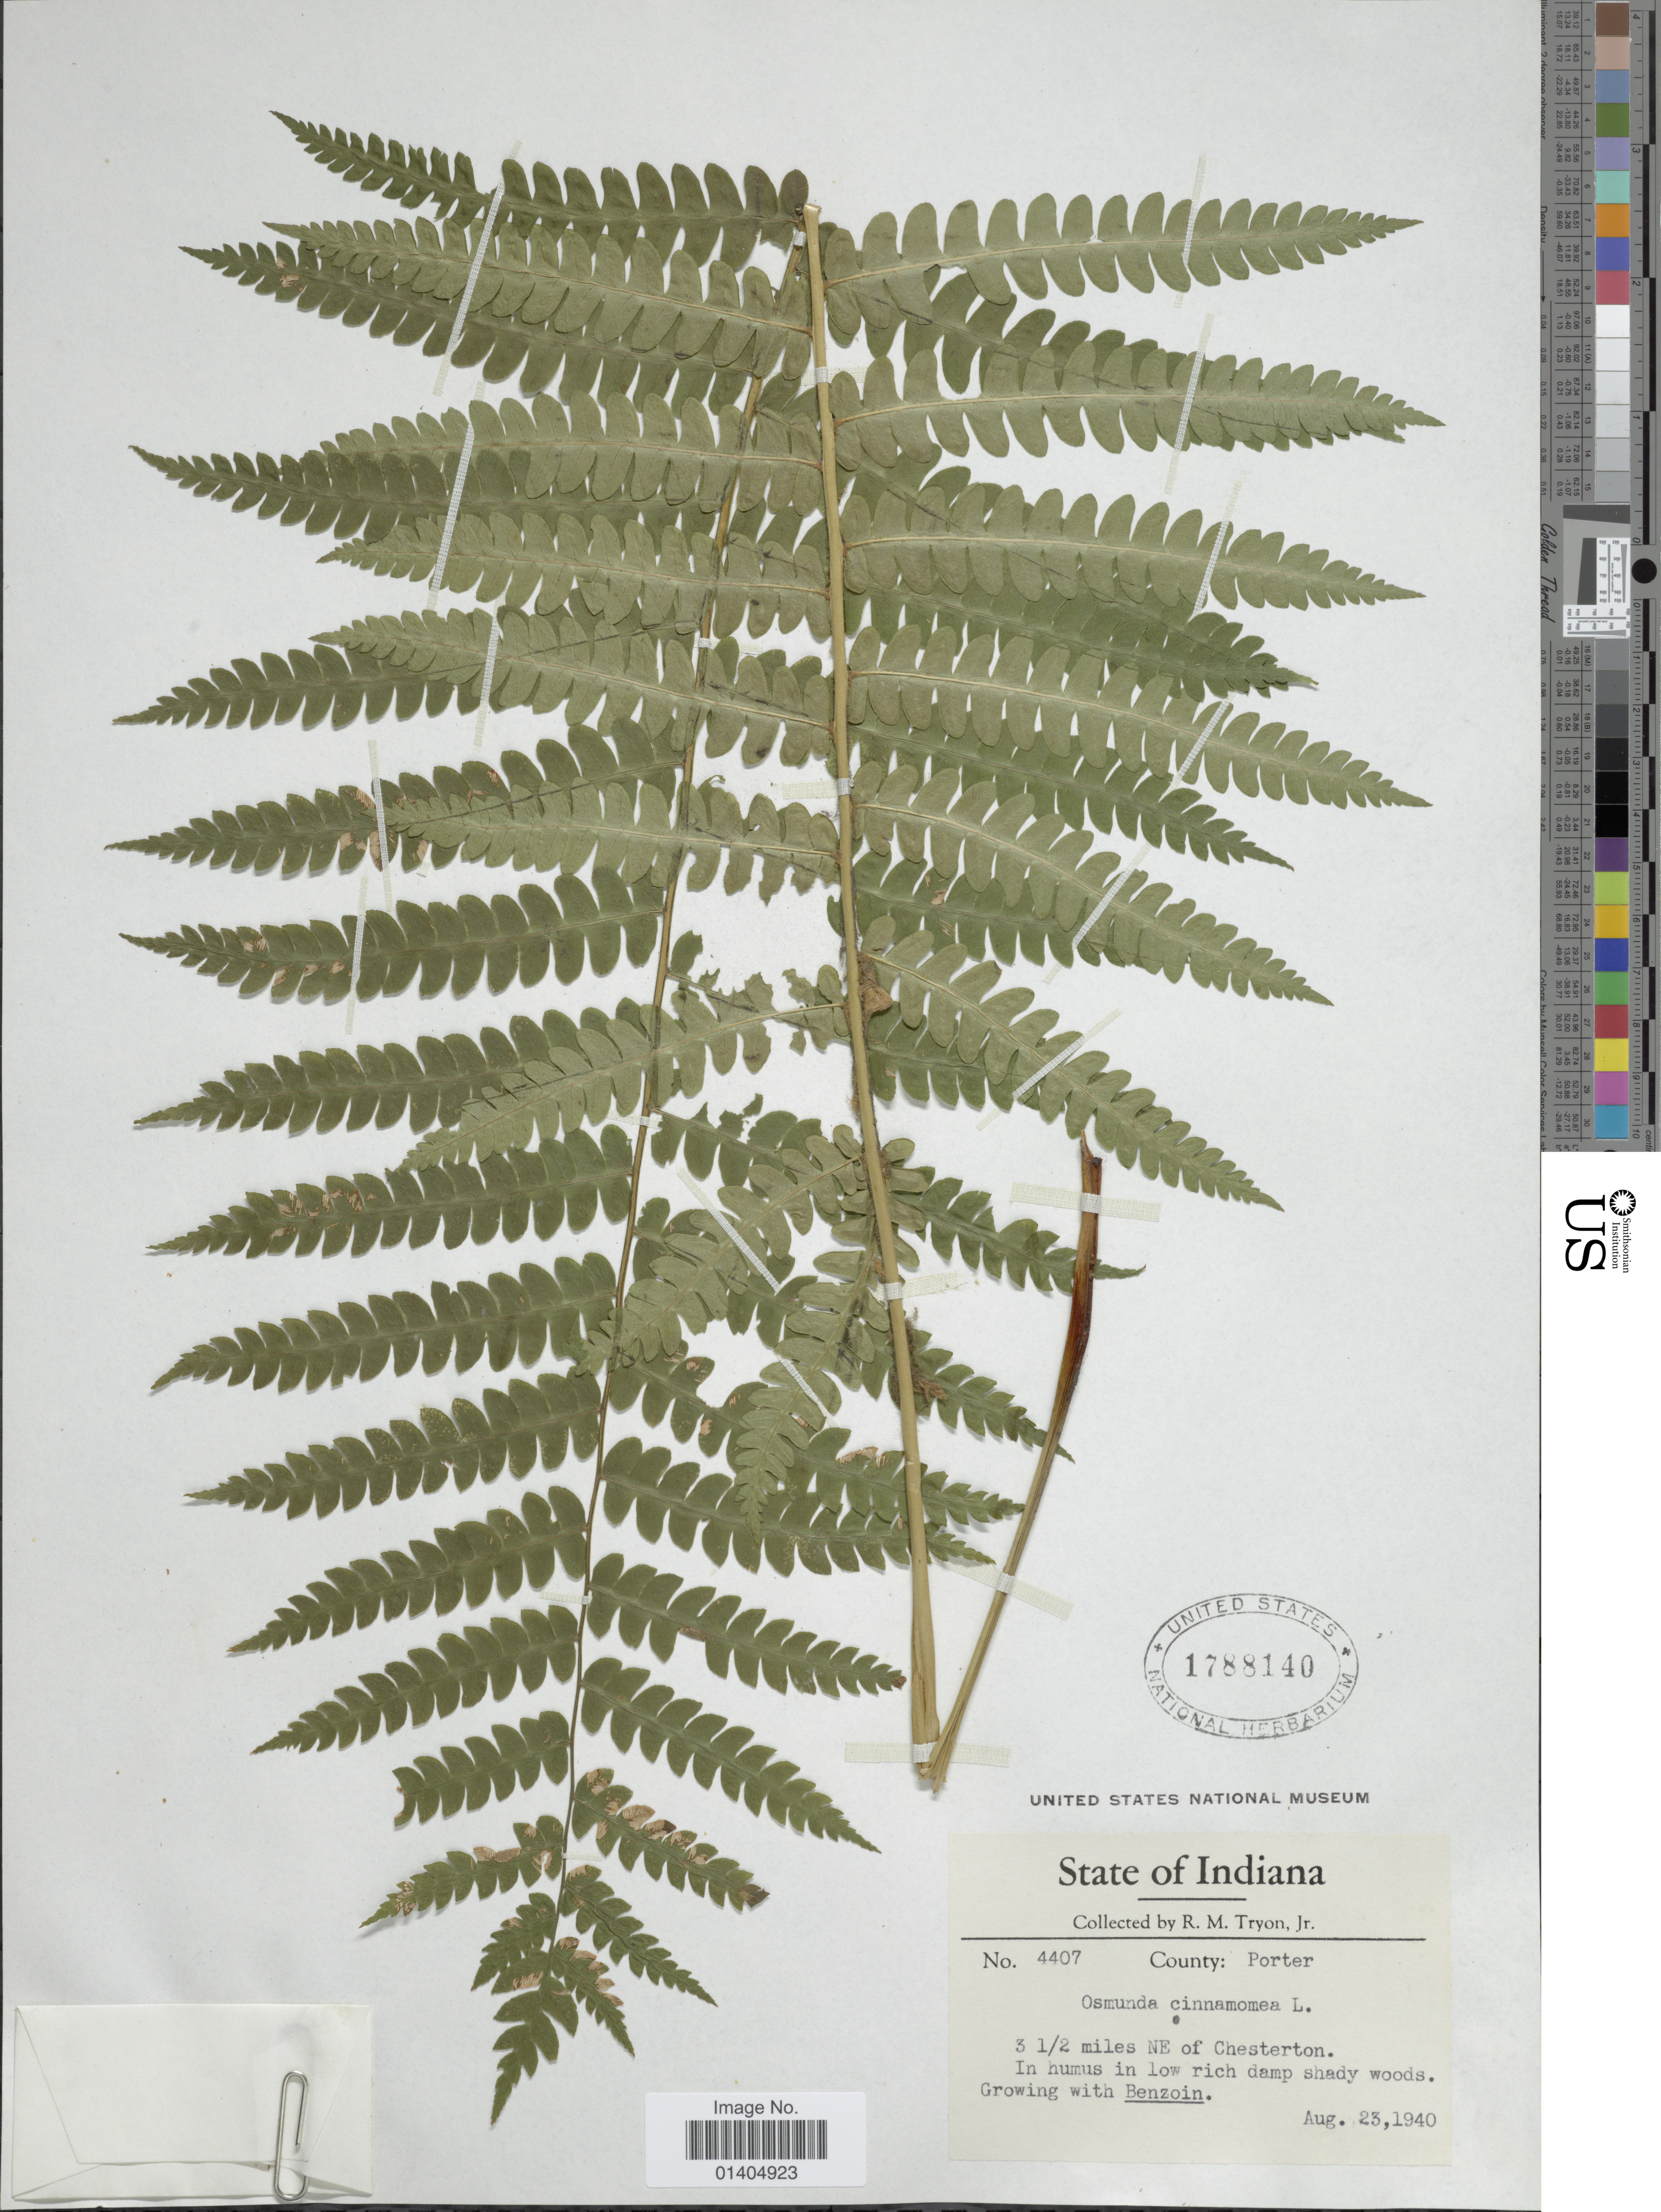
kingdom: Plantae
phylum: Tracheophyta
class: Polypodiopsida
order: Osmundales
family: Osmundaceae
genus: Osmundastrum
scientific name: Osmundastrum cinnamomeum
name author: (L.) C. Presl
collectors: R. M. Tryon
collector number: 4407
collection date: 1940-08-23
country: United States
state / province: Indiana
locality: County: Porter, 3½ miles NE of Chesterton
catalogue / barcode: US 1788140